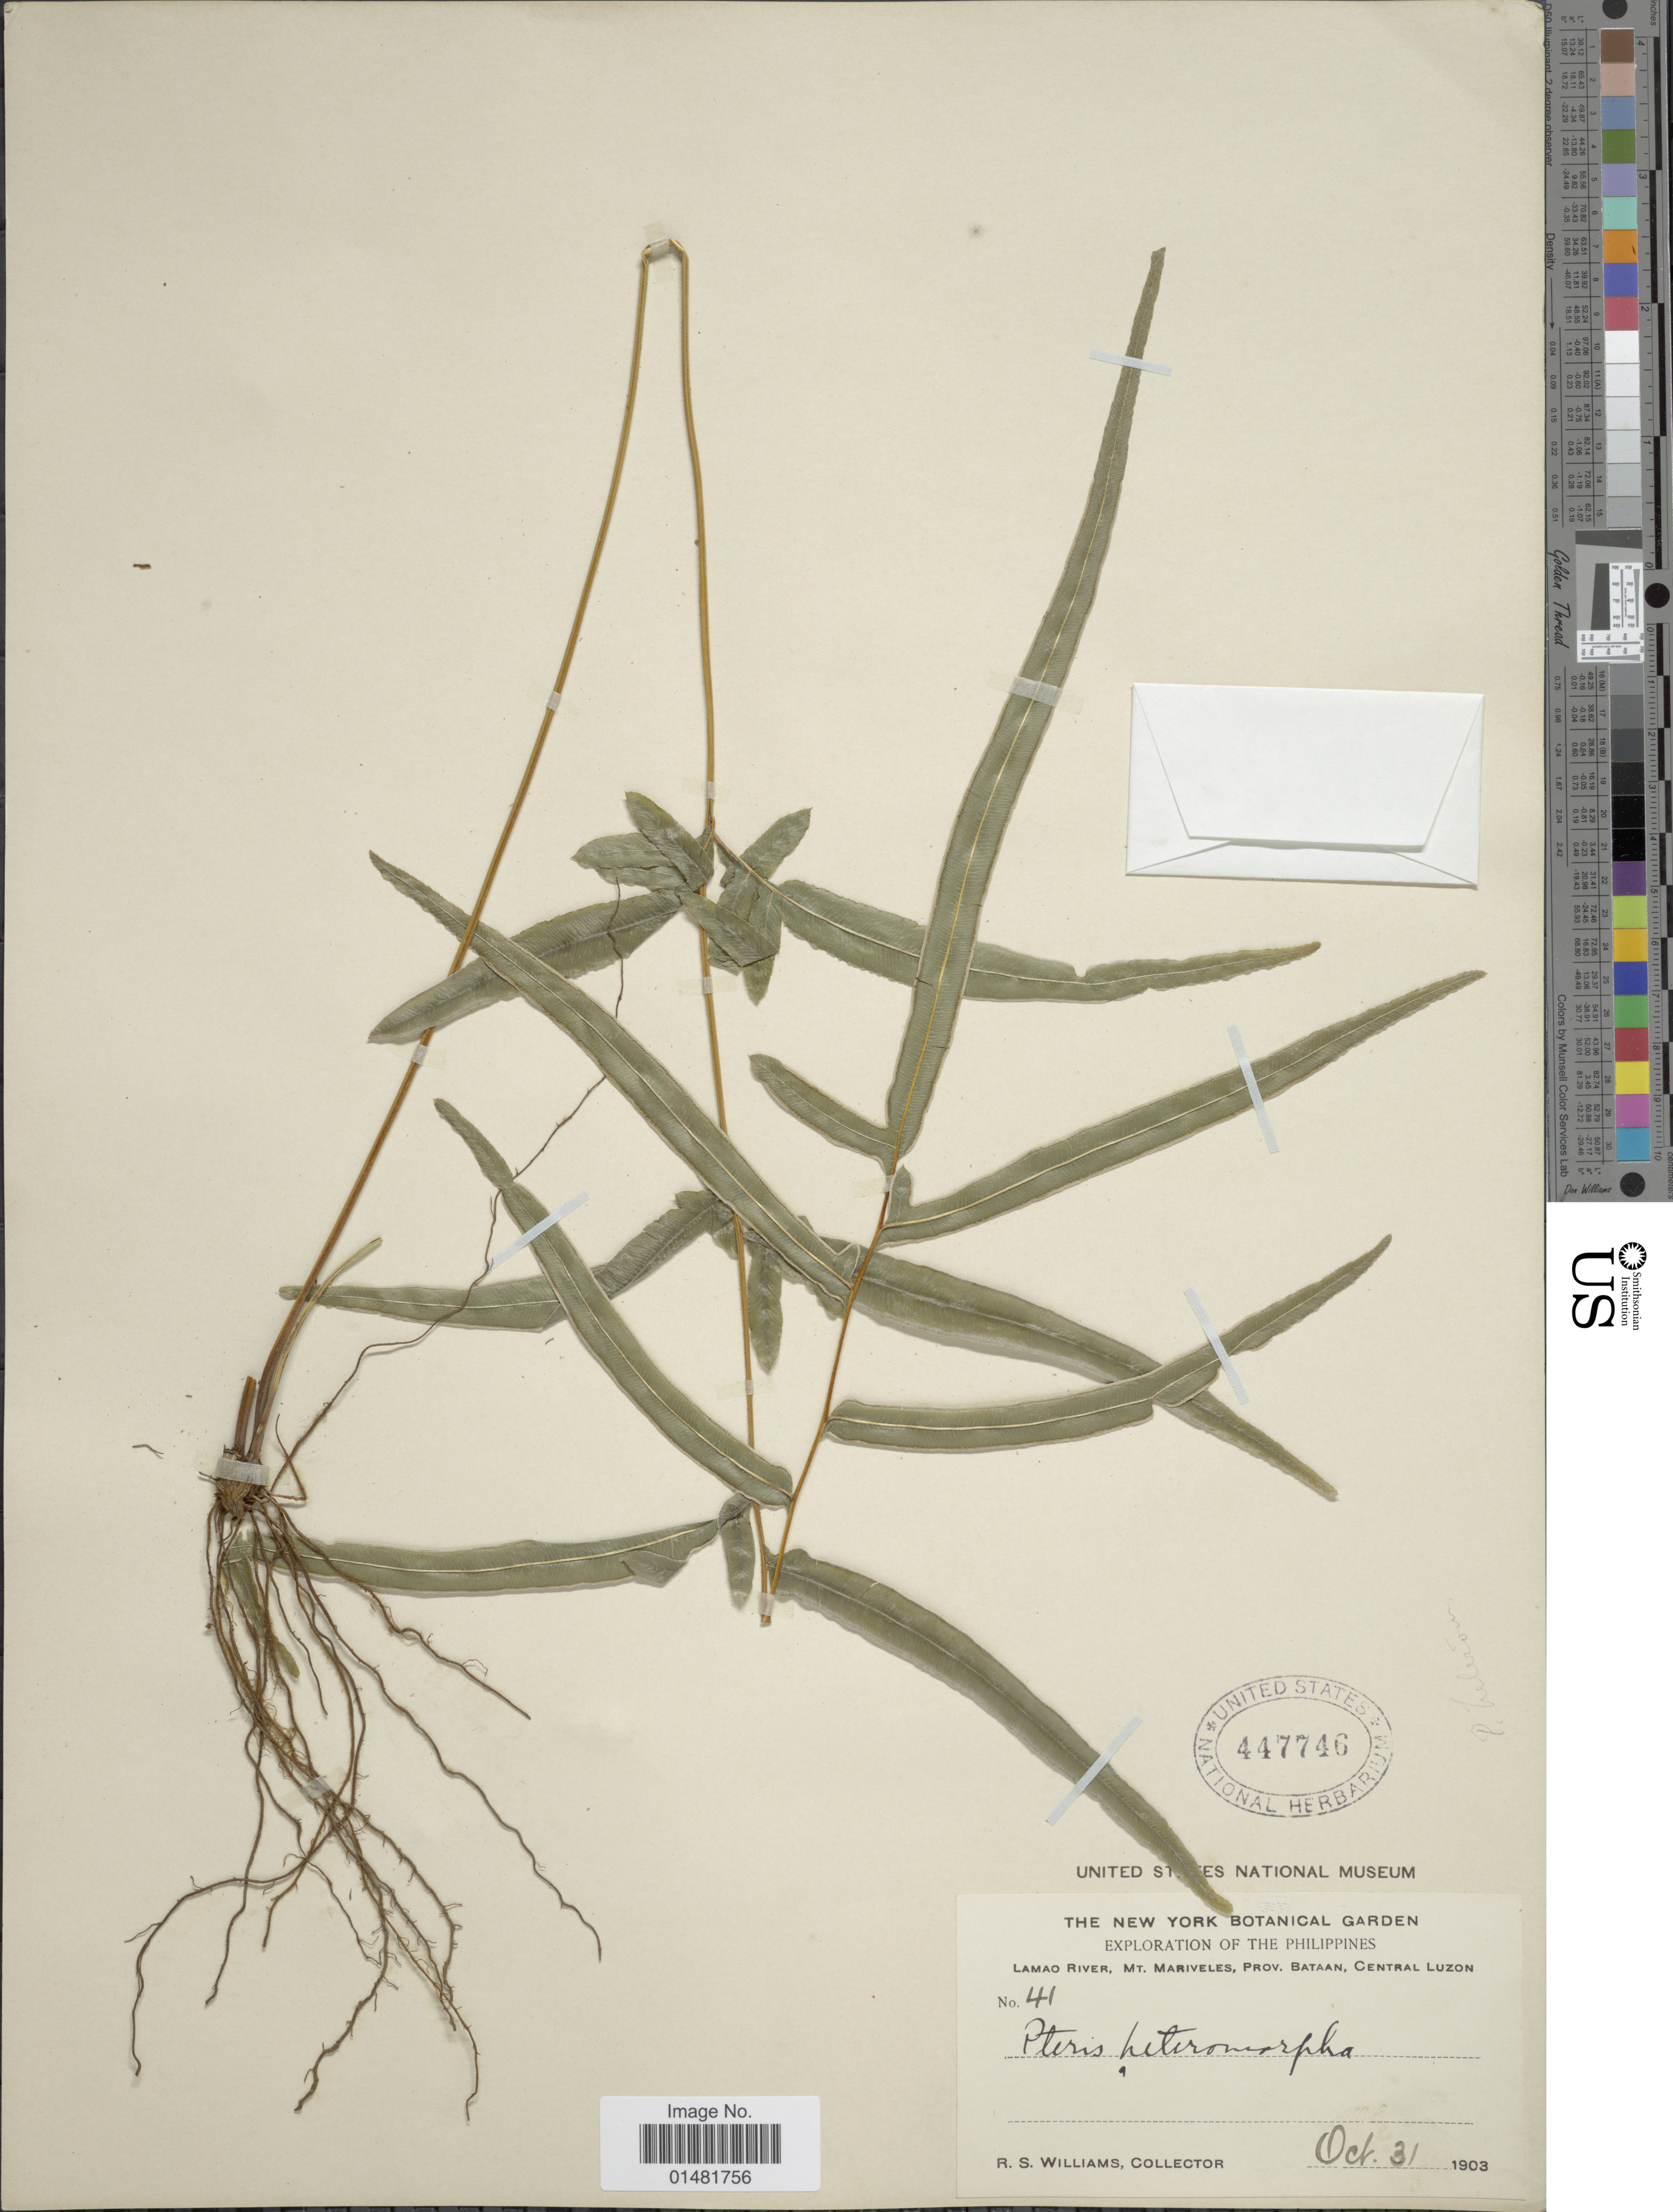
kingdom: Plantae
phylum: Tracheophyta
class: Polypodiopsida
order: Polypodiales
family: Pteridaceae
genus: Pteris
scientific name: Pteris heteromorpha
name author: Fée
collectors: R. S. Williams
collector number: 41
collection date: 1903-10-31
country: Philippines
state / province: Central Luzon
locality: Lamao River, Mt. Mariveles, Prov. Bataan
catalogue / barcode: US 447746